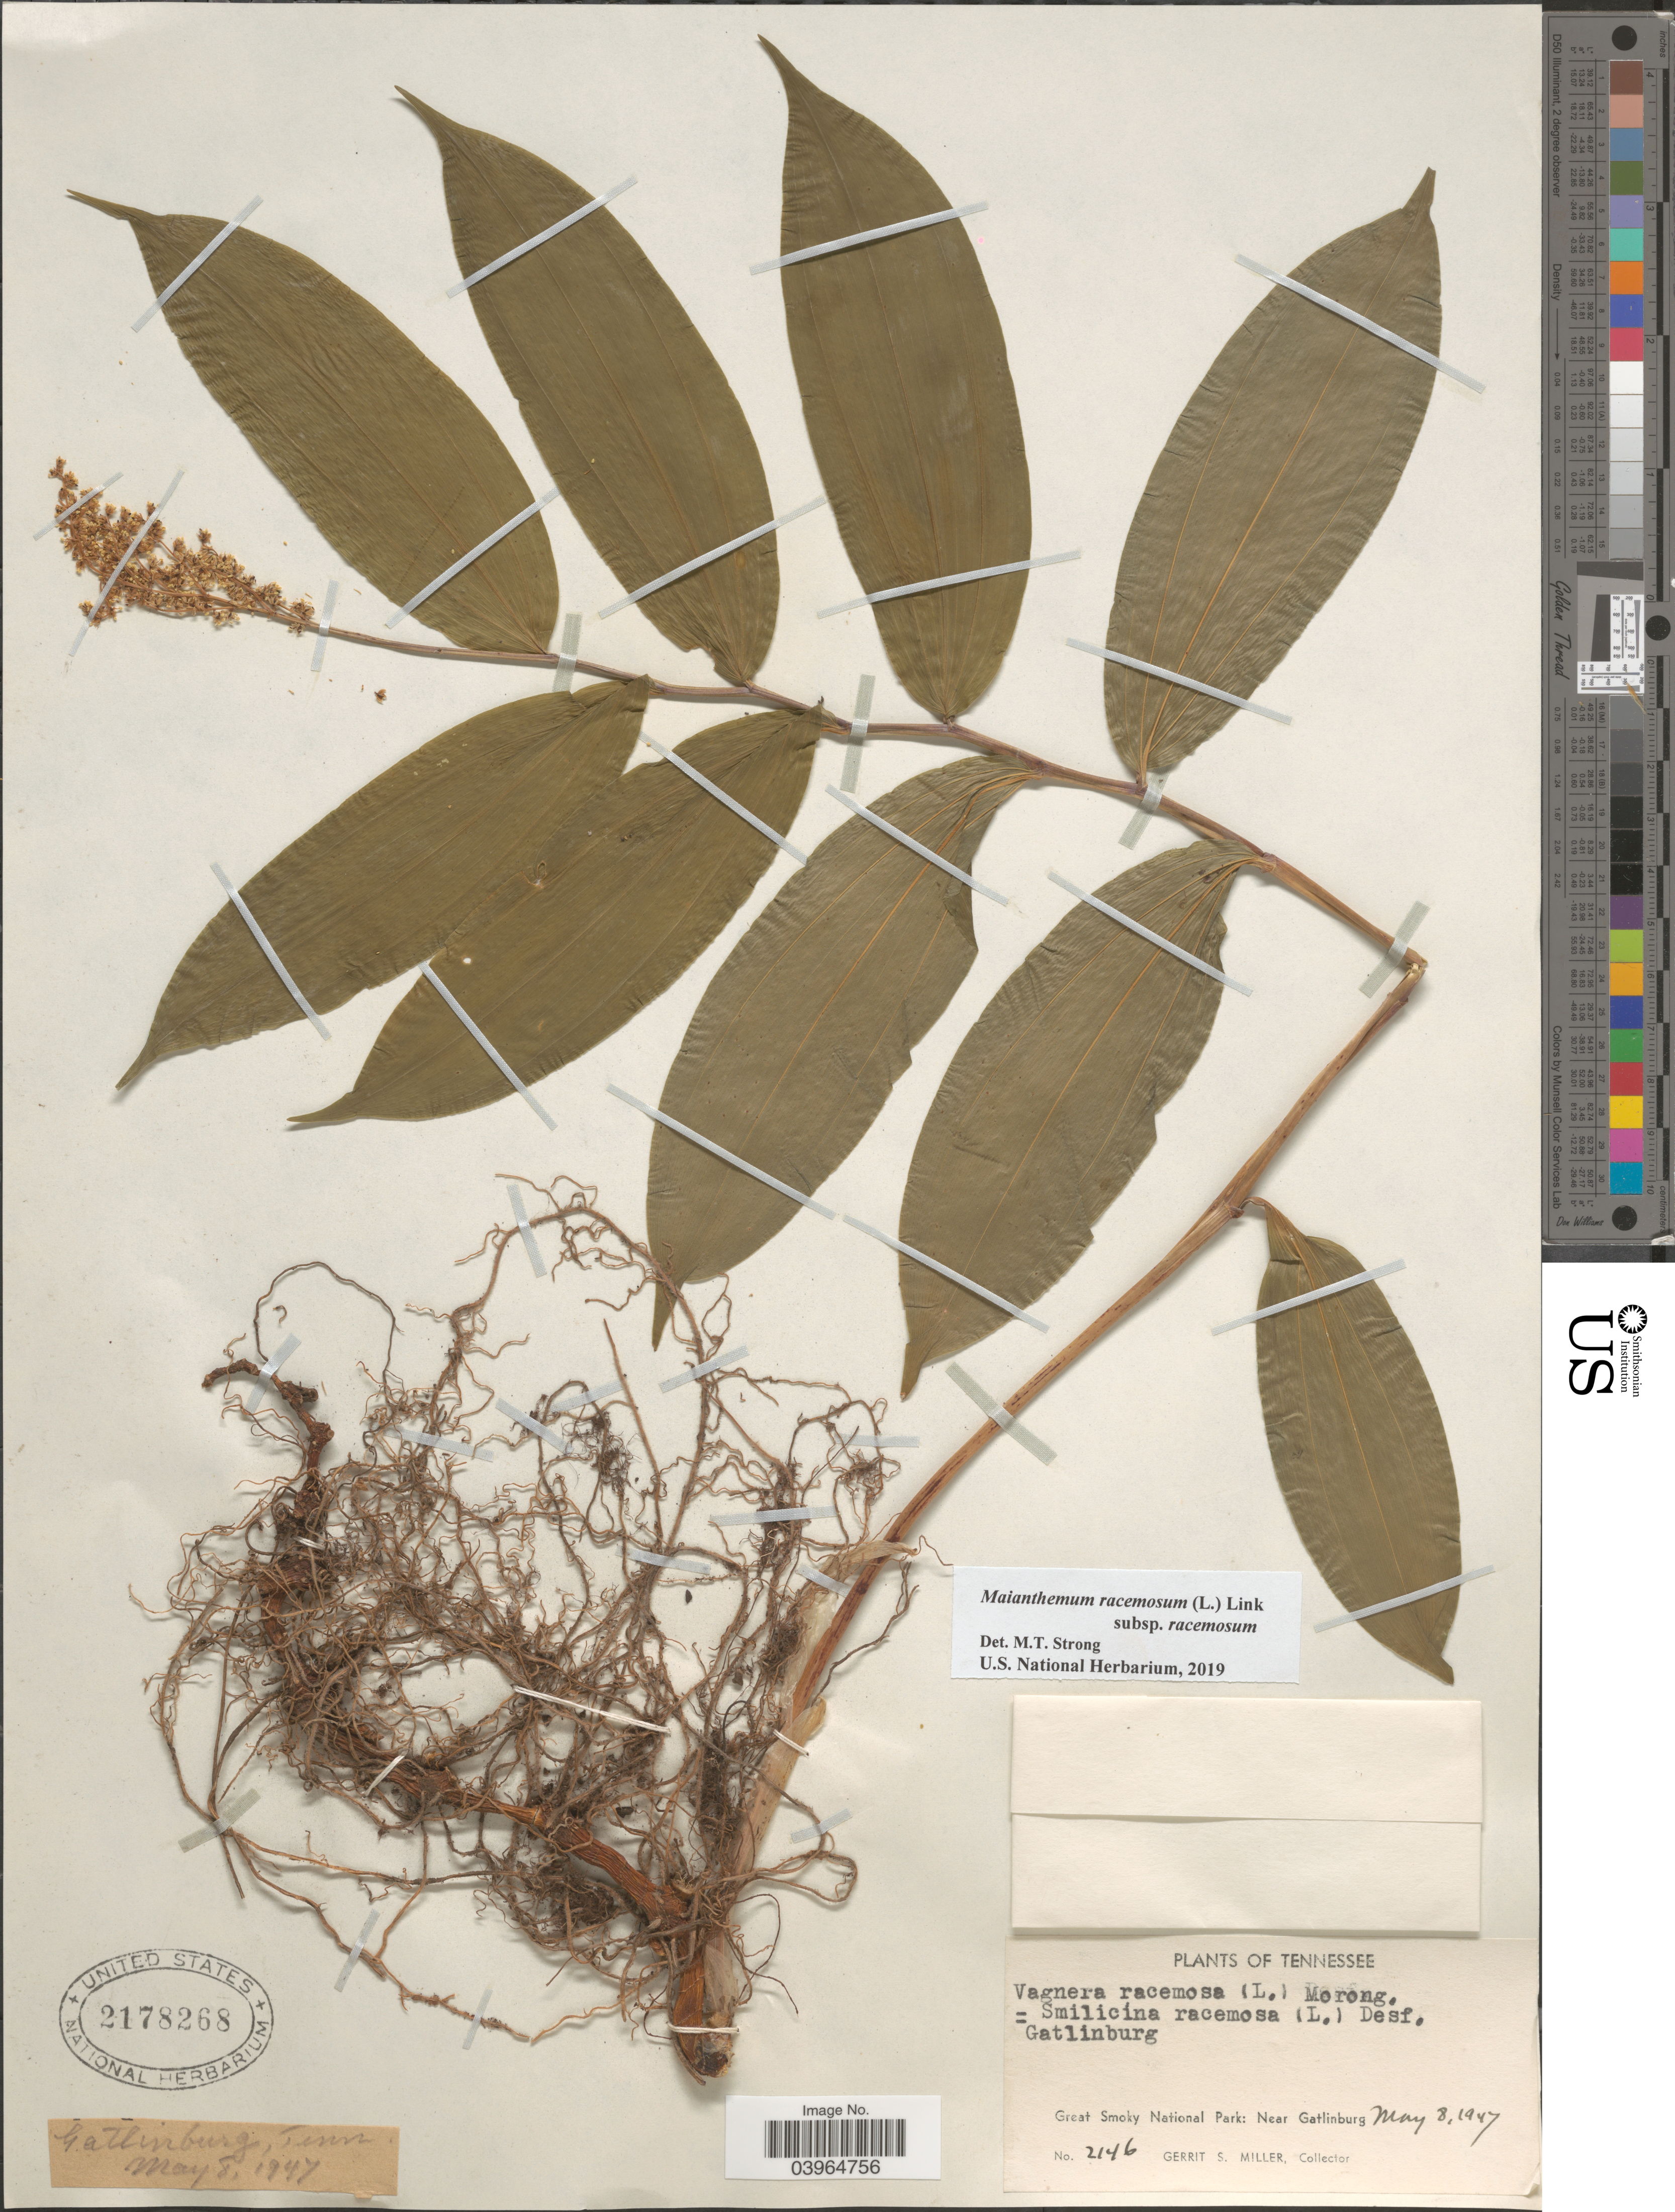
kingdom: Plantae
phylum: Tracheophyta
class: Liliopsida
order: Asparagales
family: Asparagaceae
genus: Maianthemum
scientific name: Maianthemum racemosum subsp. racemosum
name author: (L.) Link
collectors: G. S. Miller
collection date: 1947-05-08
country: United States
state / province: Tennessee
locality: Great Smoky National Park: Near Gatlinburg.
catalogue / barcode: US 2178268